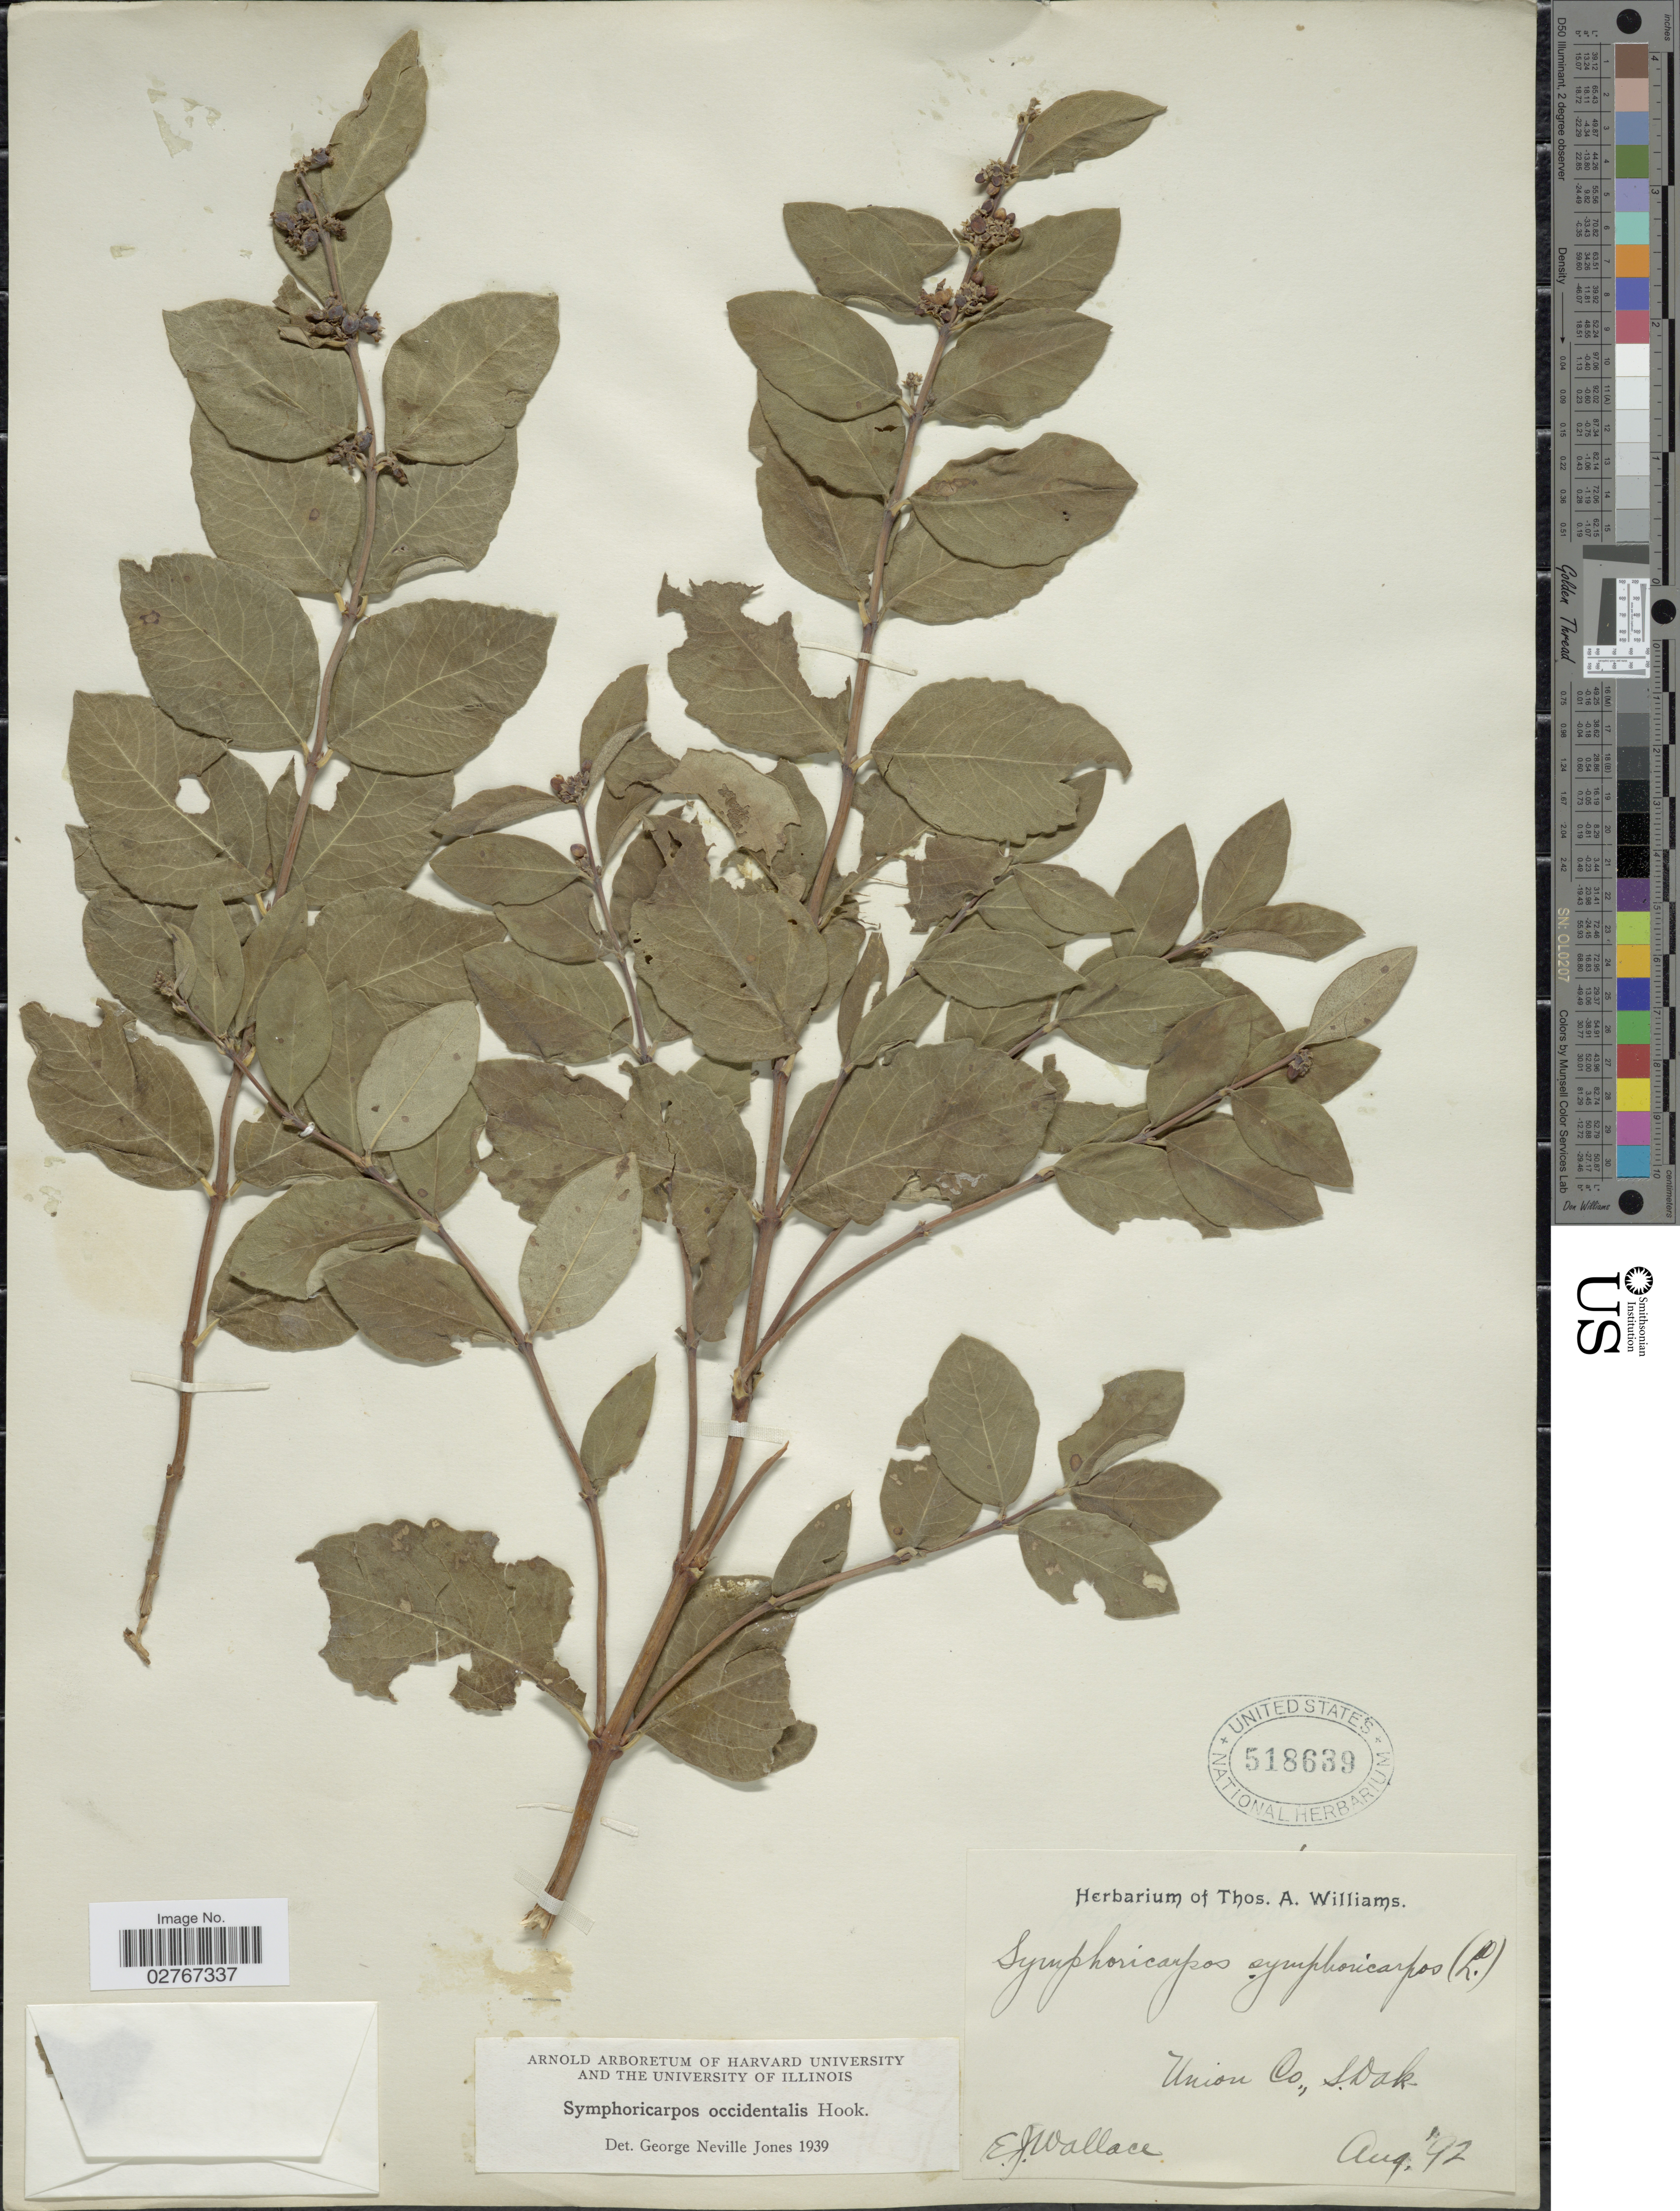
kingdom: Plantae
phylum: Tracheophyta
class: Magnoliopsida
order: Dipsacales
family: Caprifoliaceae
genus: Symphoricarpos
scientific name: Symphoricarpos occidentalis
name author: (R. Br.) Hook.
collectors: E. J. Wallace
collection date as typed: Transcribed d/m/y: /8/92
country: United States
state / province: South Dakota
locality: Union Co.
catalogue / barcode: US 518639